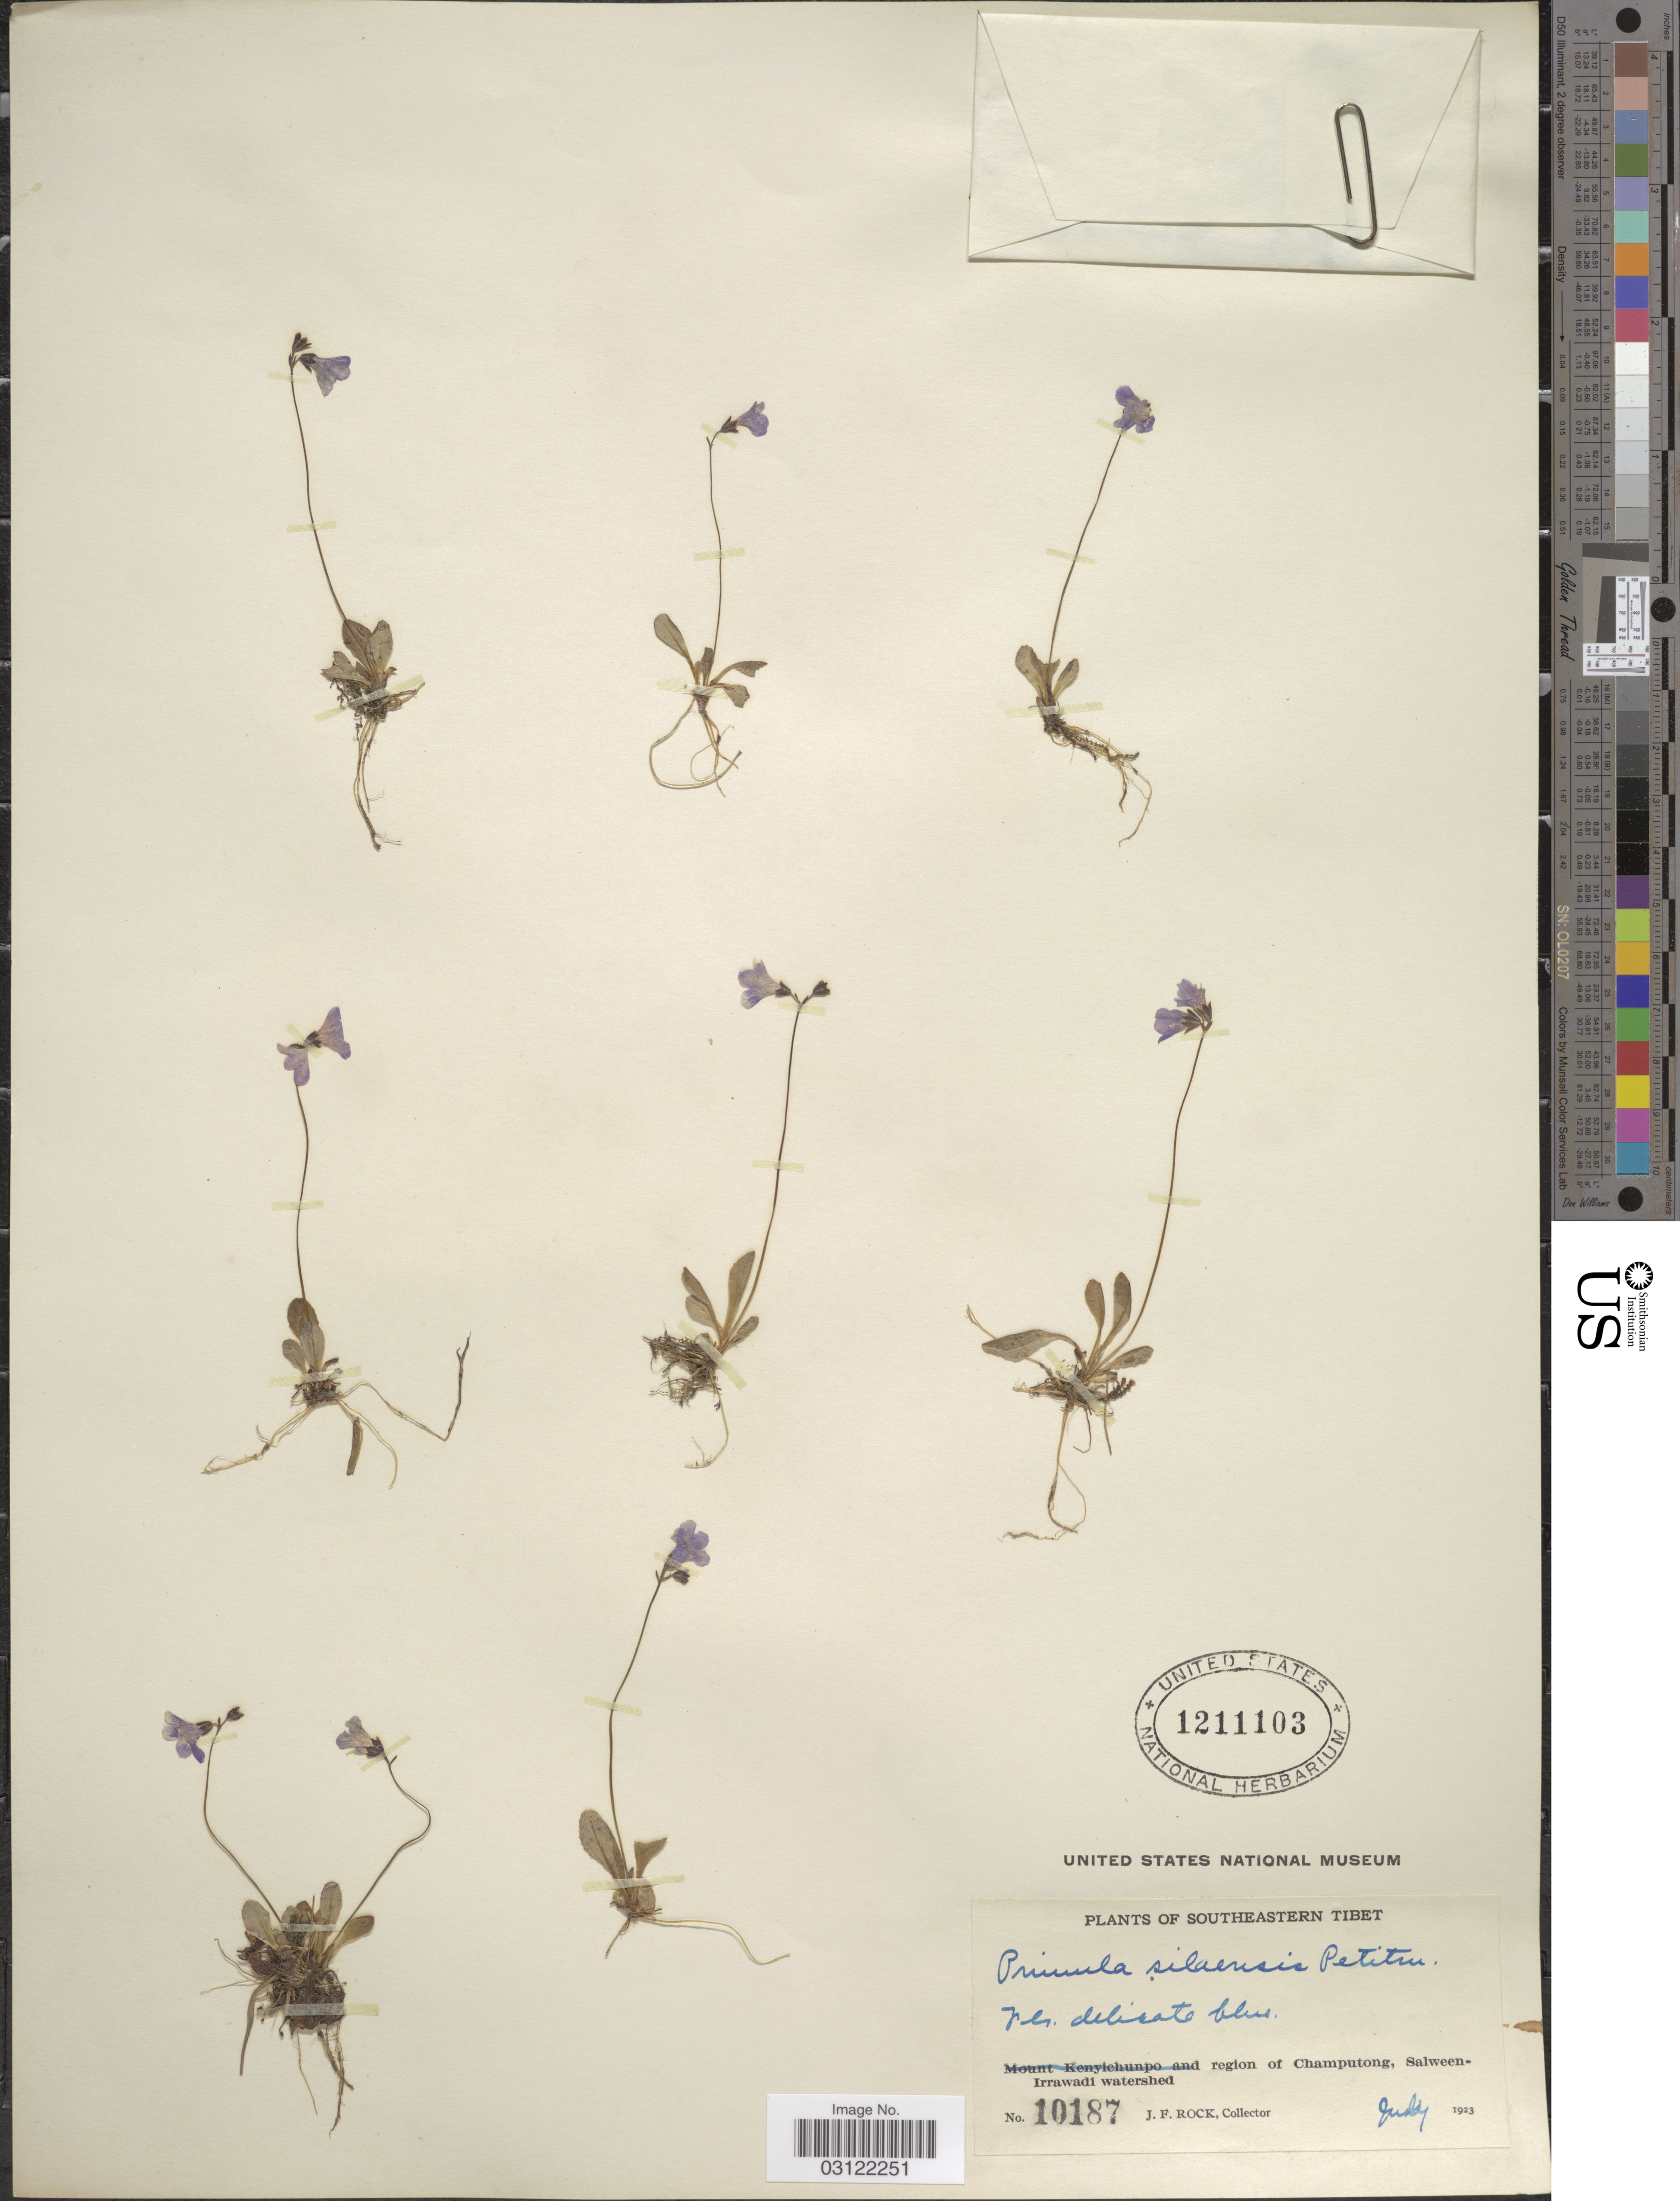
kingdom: Plantae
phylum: Tracheophyta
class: Magnoliopsida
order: Ericales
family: Primulaceae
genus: Primula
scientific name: Primula silaensis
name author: Petitm.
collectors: J. Rock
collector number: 10187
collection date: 1923-07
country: China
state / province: Xizang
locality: Southeastern Tibet. Region of Champutong, Salween-Irrawadi watershed.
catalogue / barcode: US 1211103